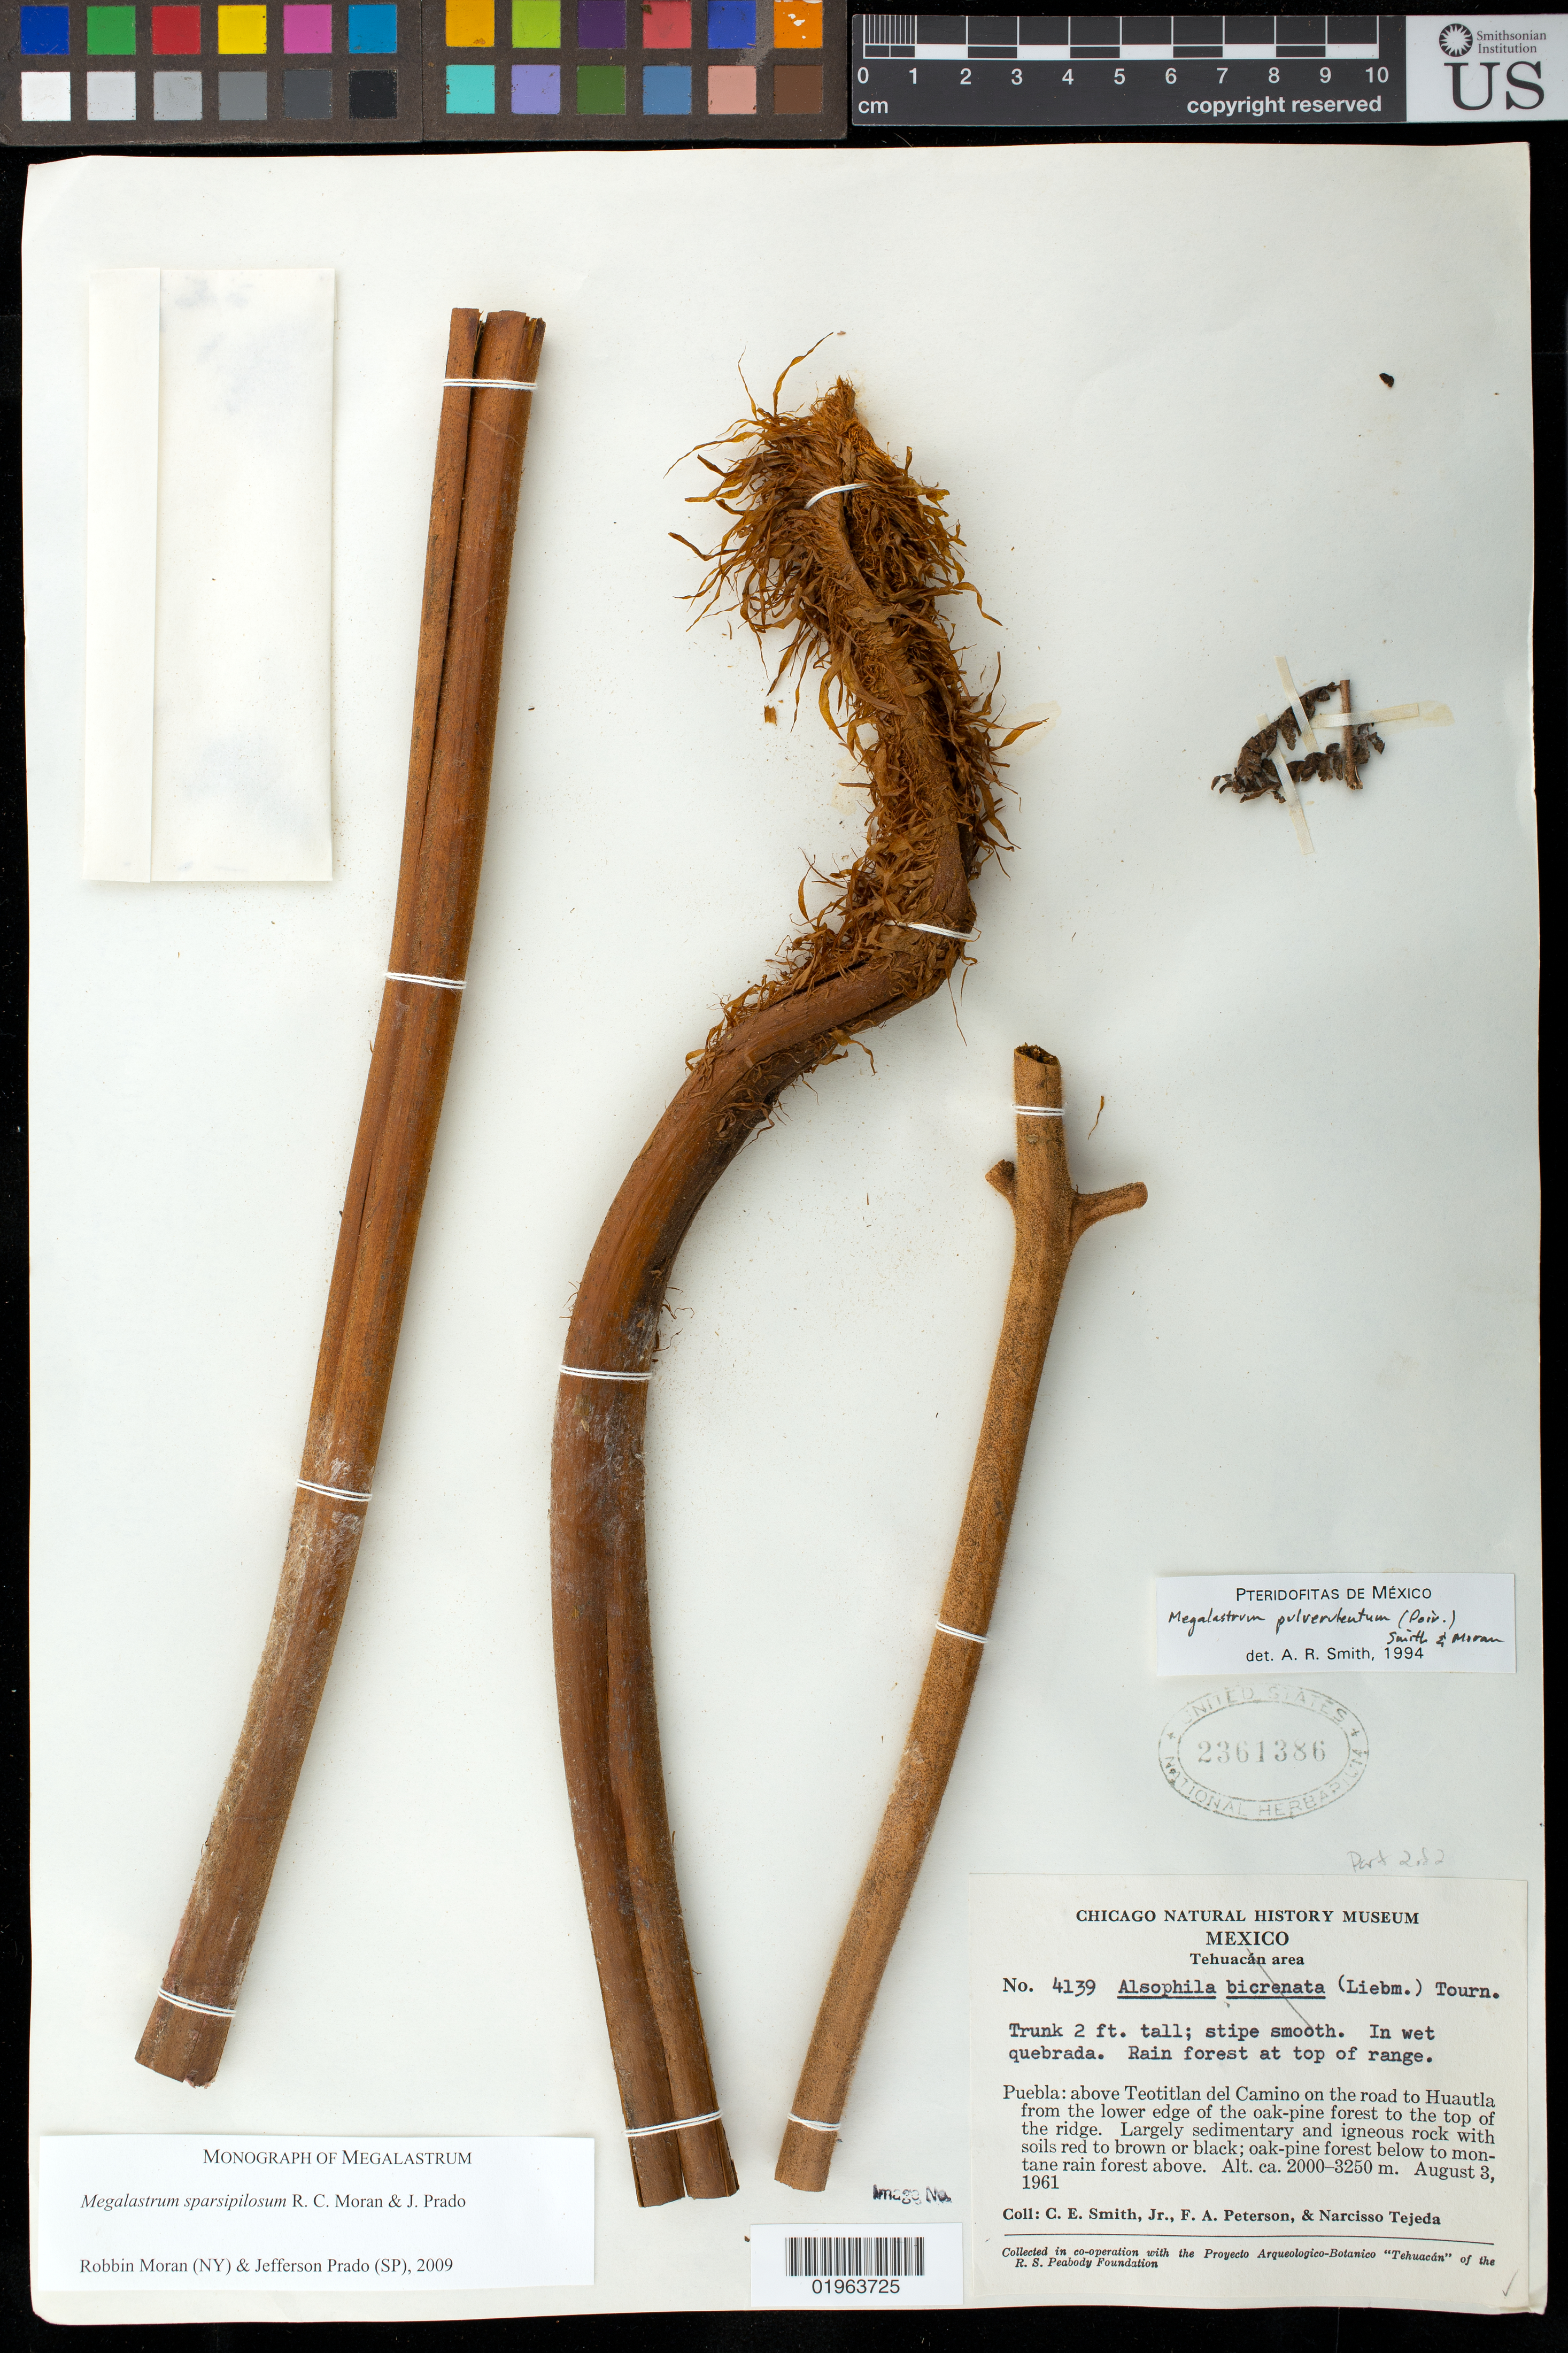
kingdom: Plantae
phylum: Tracheophyta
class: Polypodiopsida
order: Polypodiales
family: Dryopteridaceae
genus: Megalastrum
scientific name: Megalastrum sparsipilosum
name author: R.C. Moran & J. Prado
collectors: C. E. Smith Jr.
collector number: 4139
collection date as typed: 03 Aug 1961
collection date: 1961-08-03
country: Mexico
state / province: Puebla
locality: Teotitlan del Camino on the road to Huautla.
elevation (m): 2000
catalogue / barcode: US 2361386